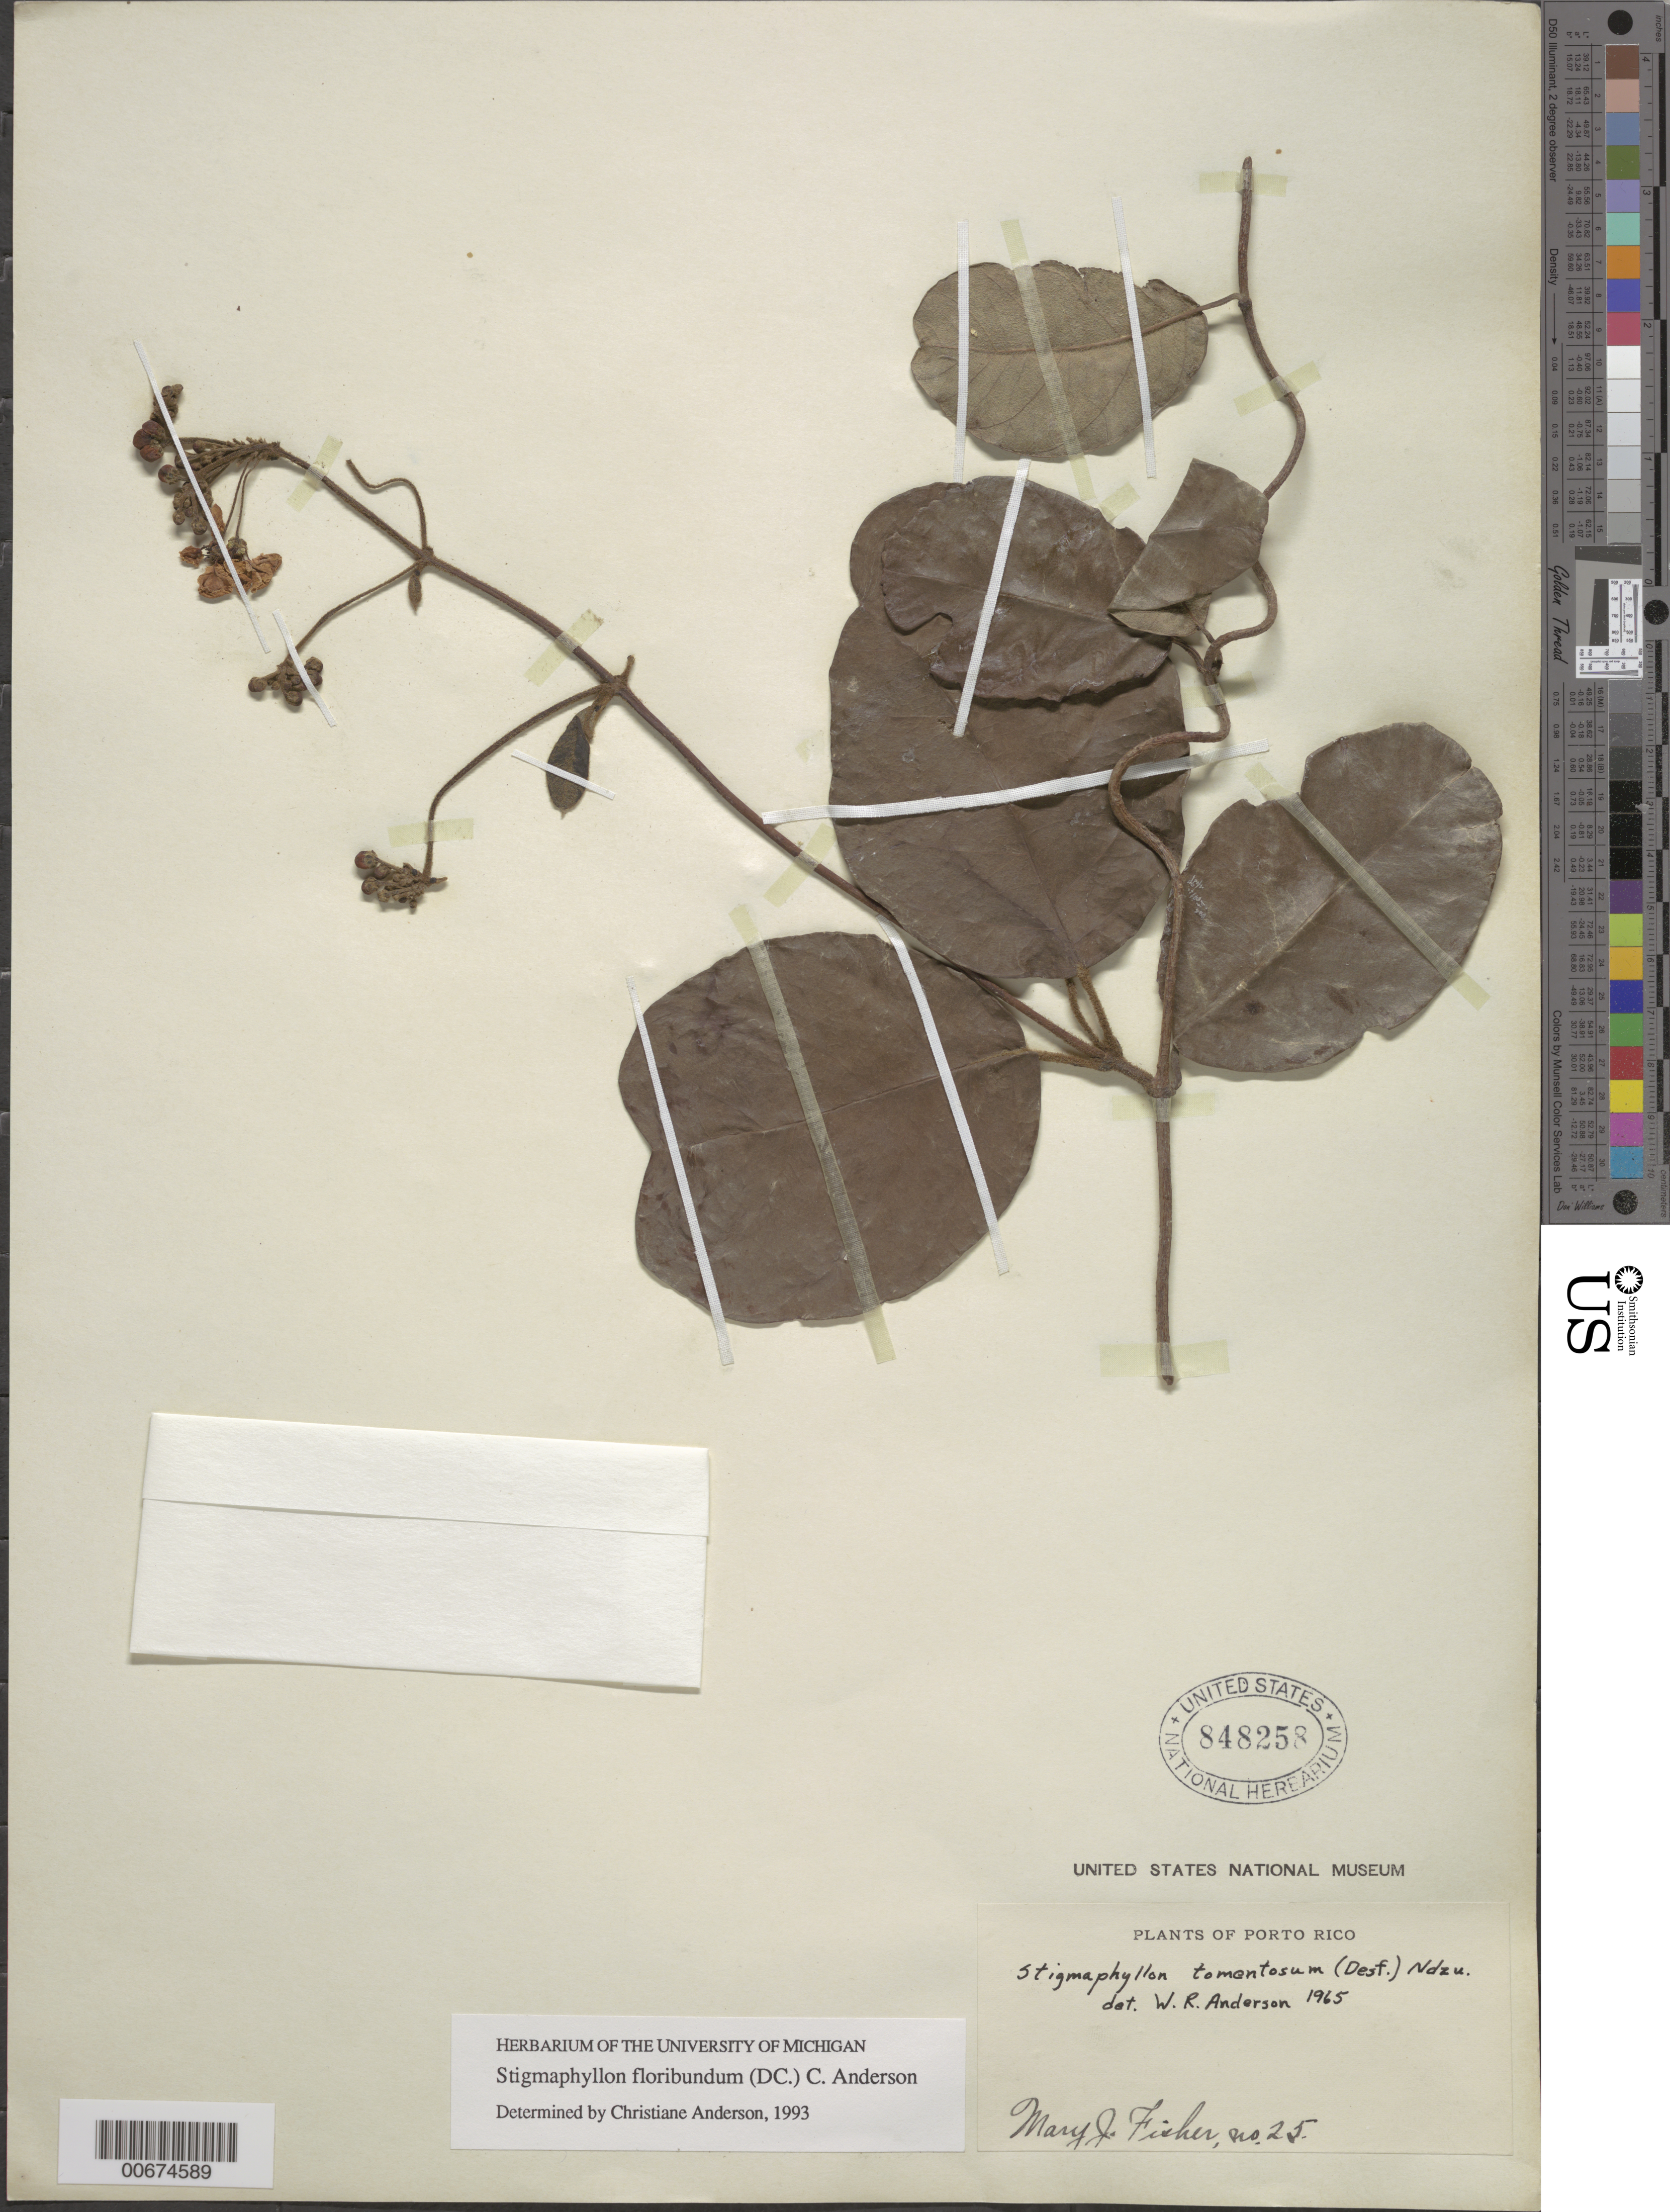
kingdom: Plantae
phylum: Tracheophyta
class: Magnoliopsida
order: Malpighiales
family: Malpighiaceae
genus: Stigmaphyllon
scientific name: Stigmaphyllon floribundum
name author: (DC.) C.E. Anderson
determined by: Anderson, C.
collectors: M. J. Fisher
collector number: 25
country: Puerto Rico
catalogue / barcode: US 848258